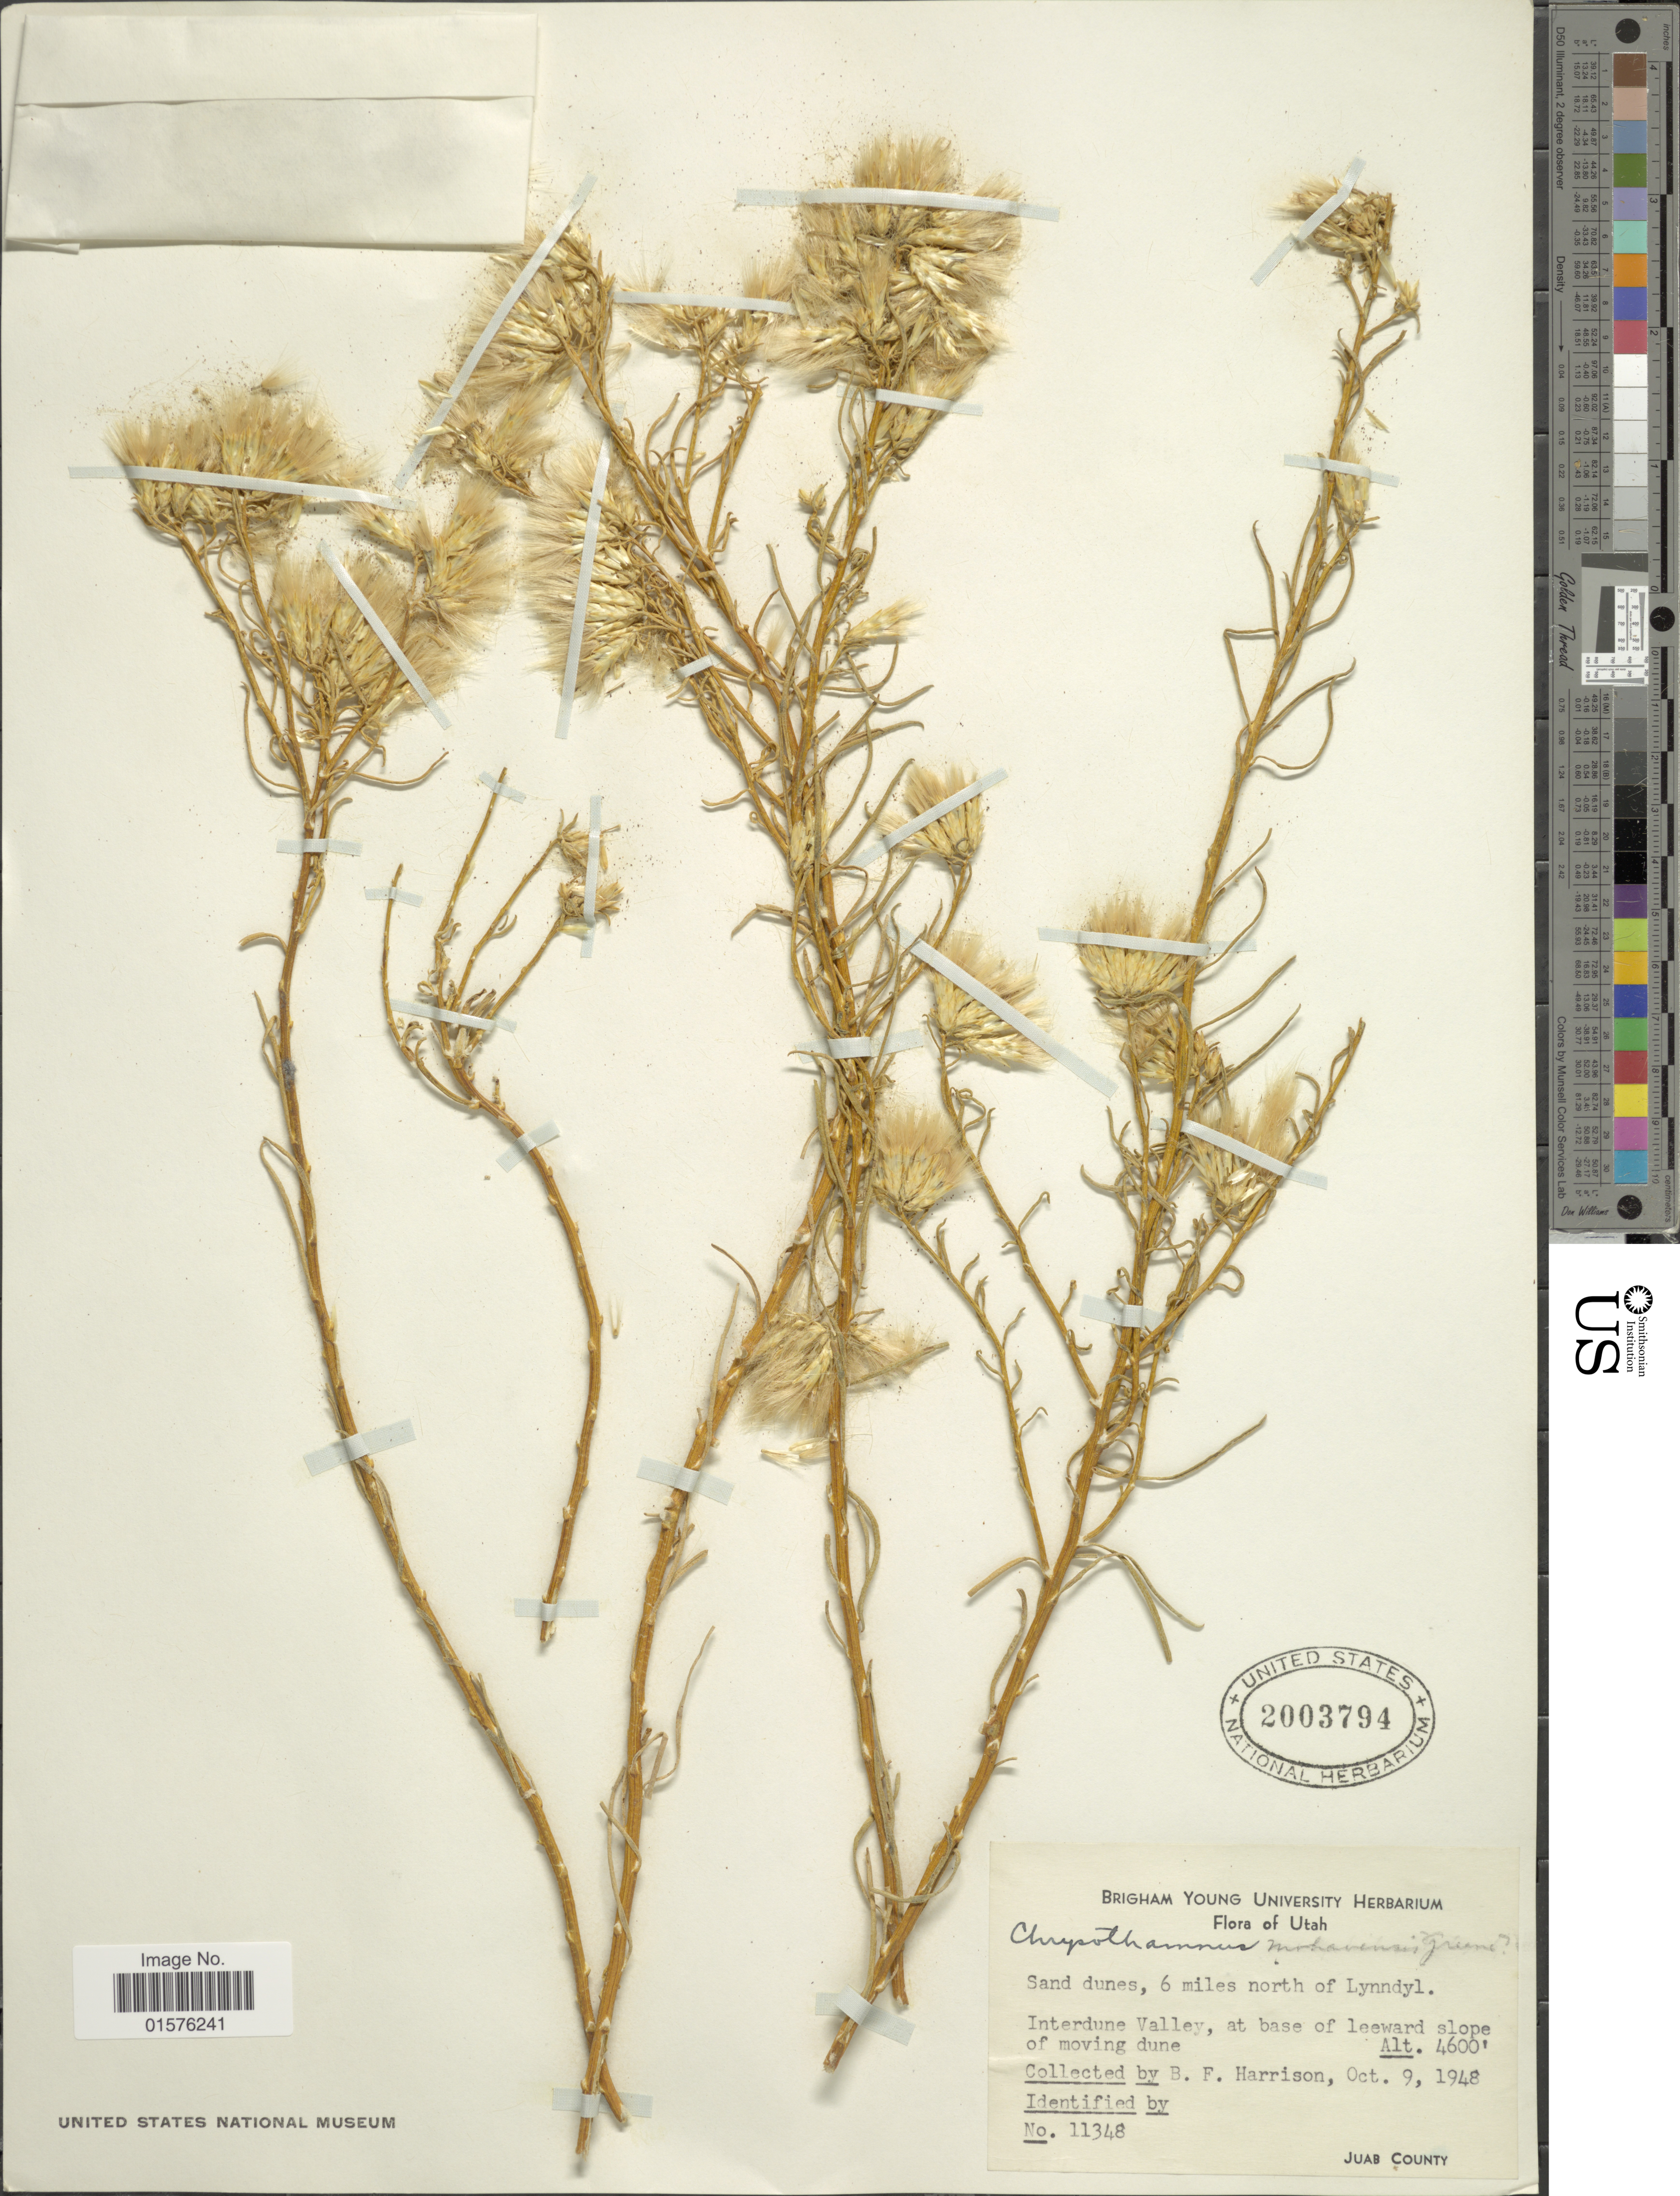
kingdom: Plantae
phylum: Tracheophyta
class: Magnoliopsida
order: Asterales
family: Asteraceae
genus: Ericameria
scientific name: Ericameria nauseosa var. speciosa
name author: (Nutt.) G.L. Nesom & G.I. Baird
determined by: Urbatsch, Lowell E., Curator (LSU), Louisiana State University (UNITED STATES)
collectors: B. F. Harrison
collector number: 11348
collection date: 1948-10-09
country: United States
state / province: Utah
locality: Juab County, 6 miles north of Lynndyl.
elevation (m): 1402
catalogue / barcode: US 2003794